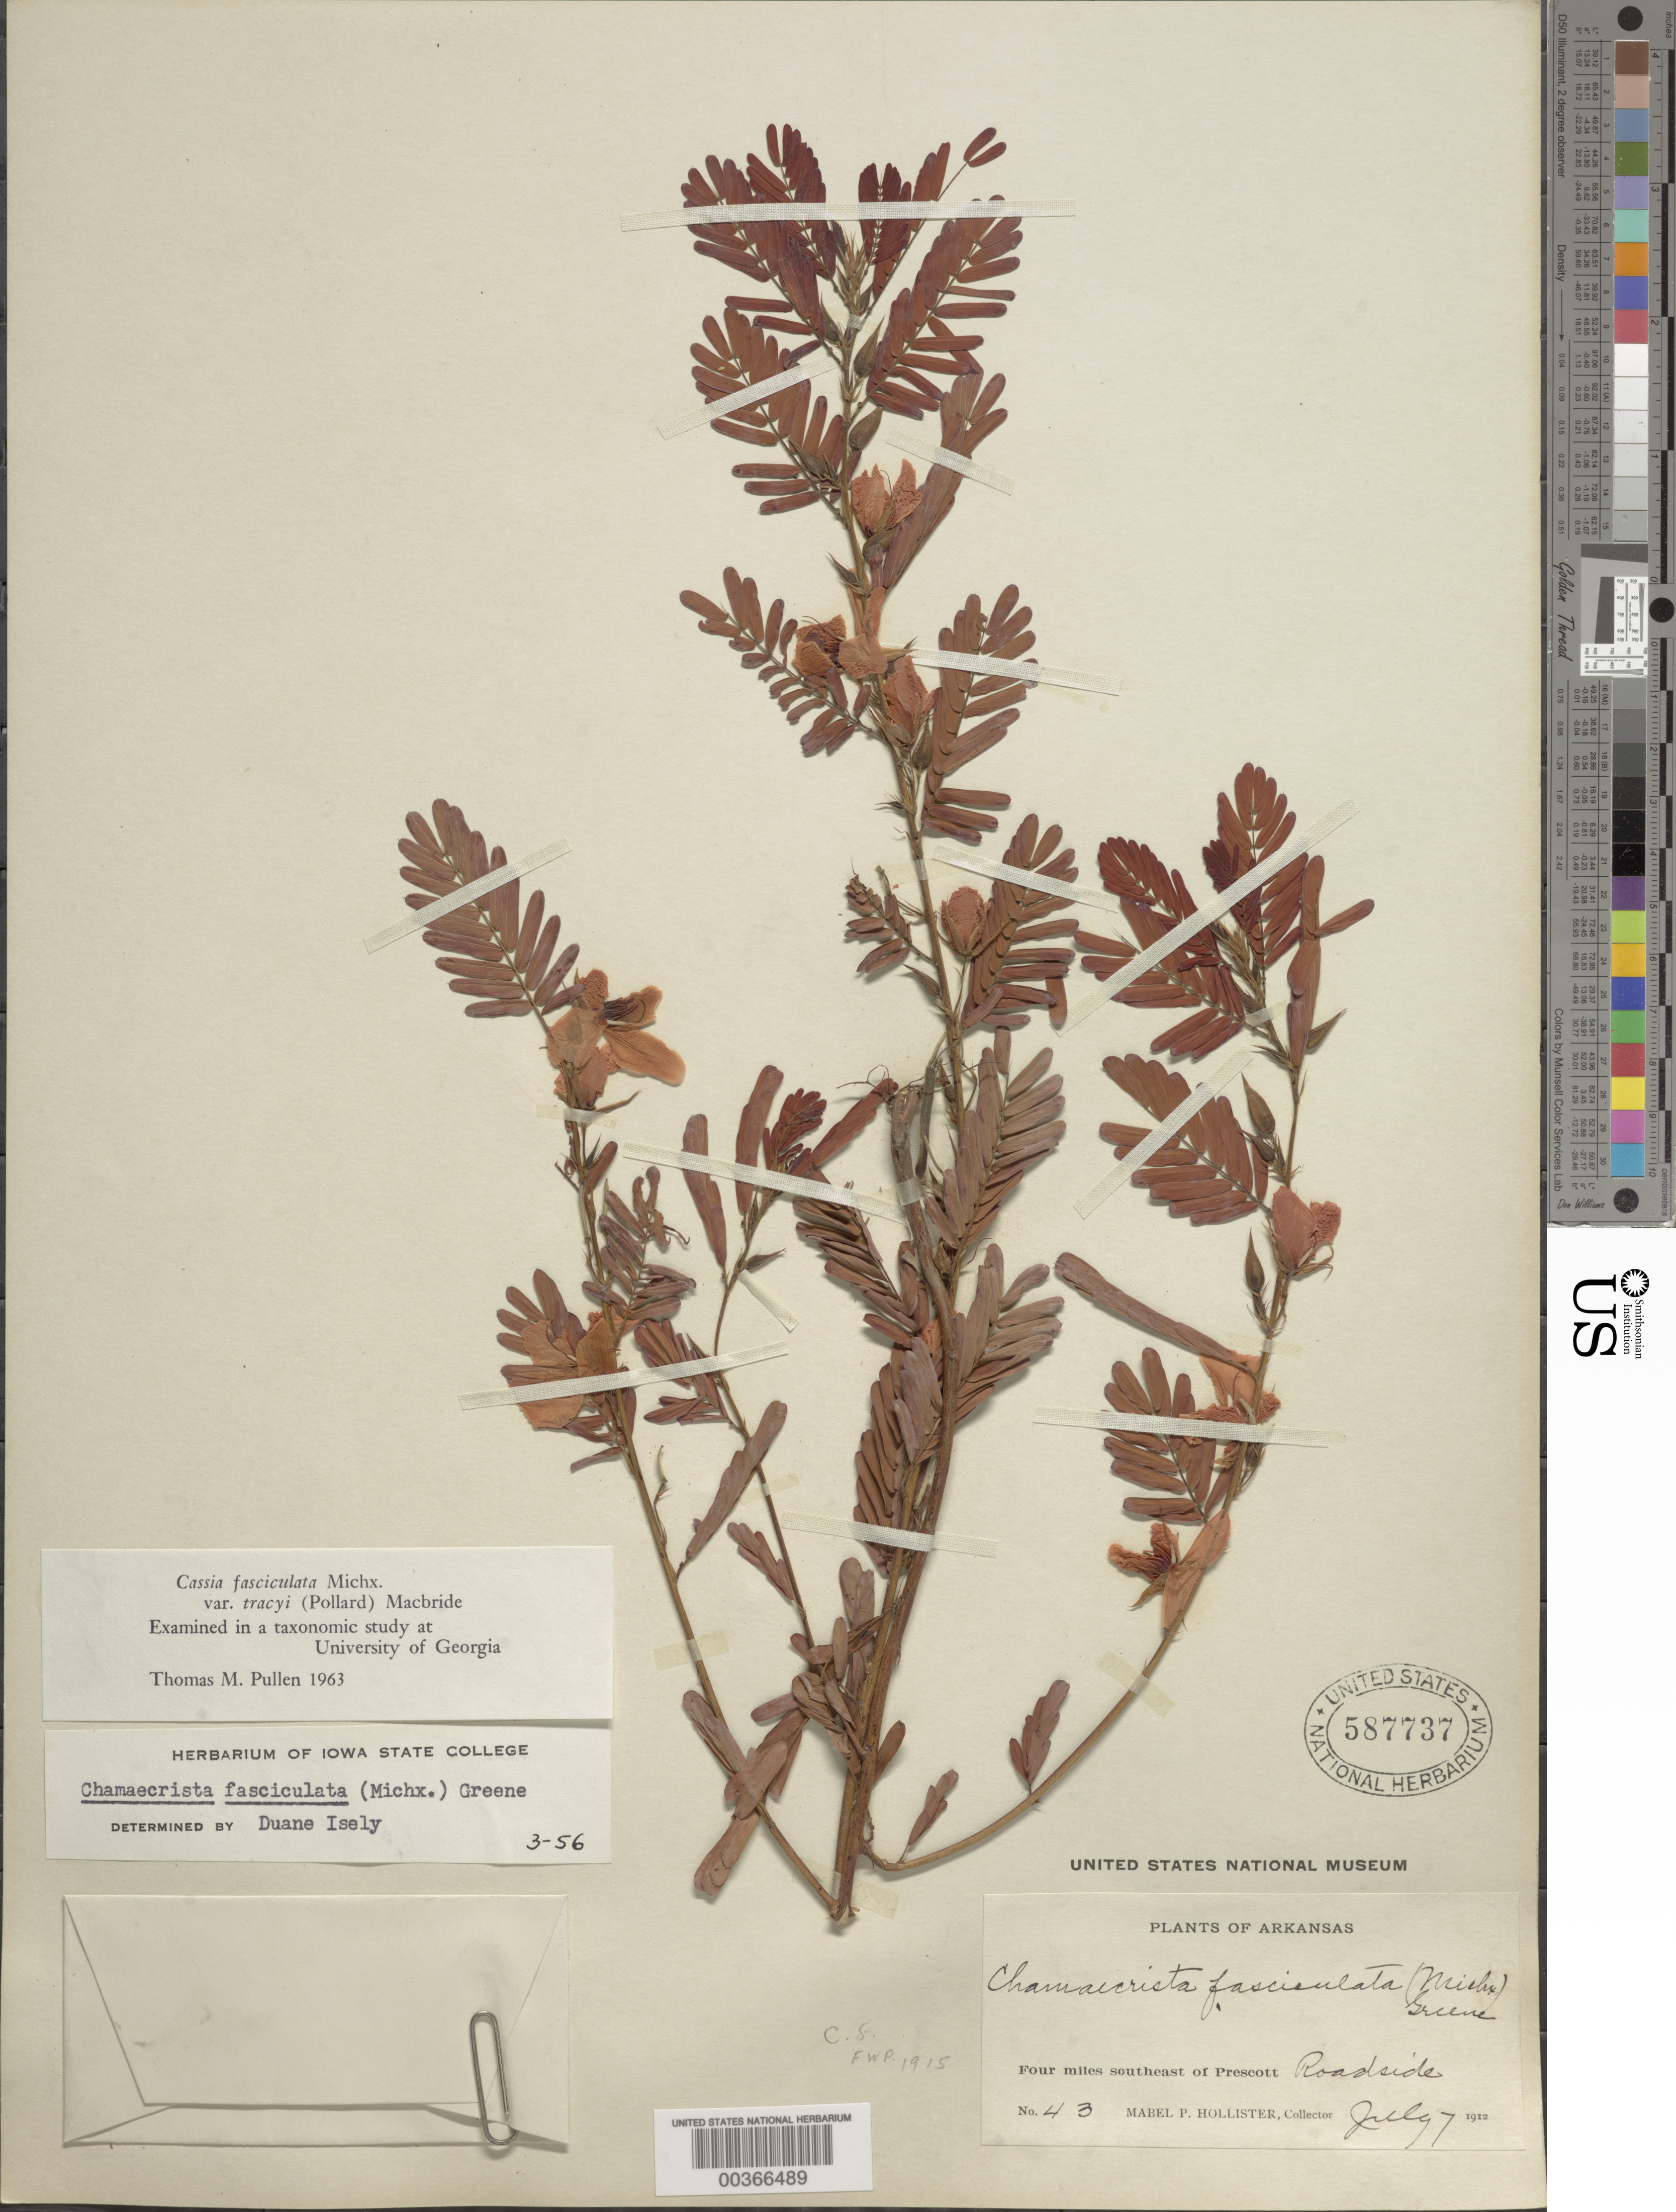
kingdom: Plantae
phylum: Tracheophyta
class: Magnoliopsida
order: Fabales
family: Fabaceae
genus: Chamaecrista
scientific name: Chamaecrista fasciculata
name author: (Michx.) Greene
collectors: M. Hollister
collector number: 43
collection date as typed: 07 Jul 1912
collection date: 1912-07-07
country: United States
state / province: Arkansas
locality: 4 mi se of prescott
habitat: Roadside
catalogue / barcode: US 587737